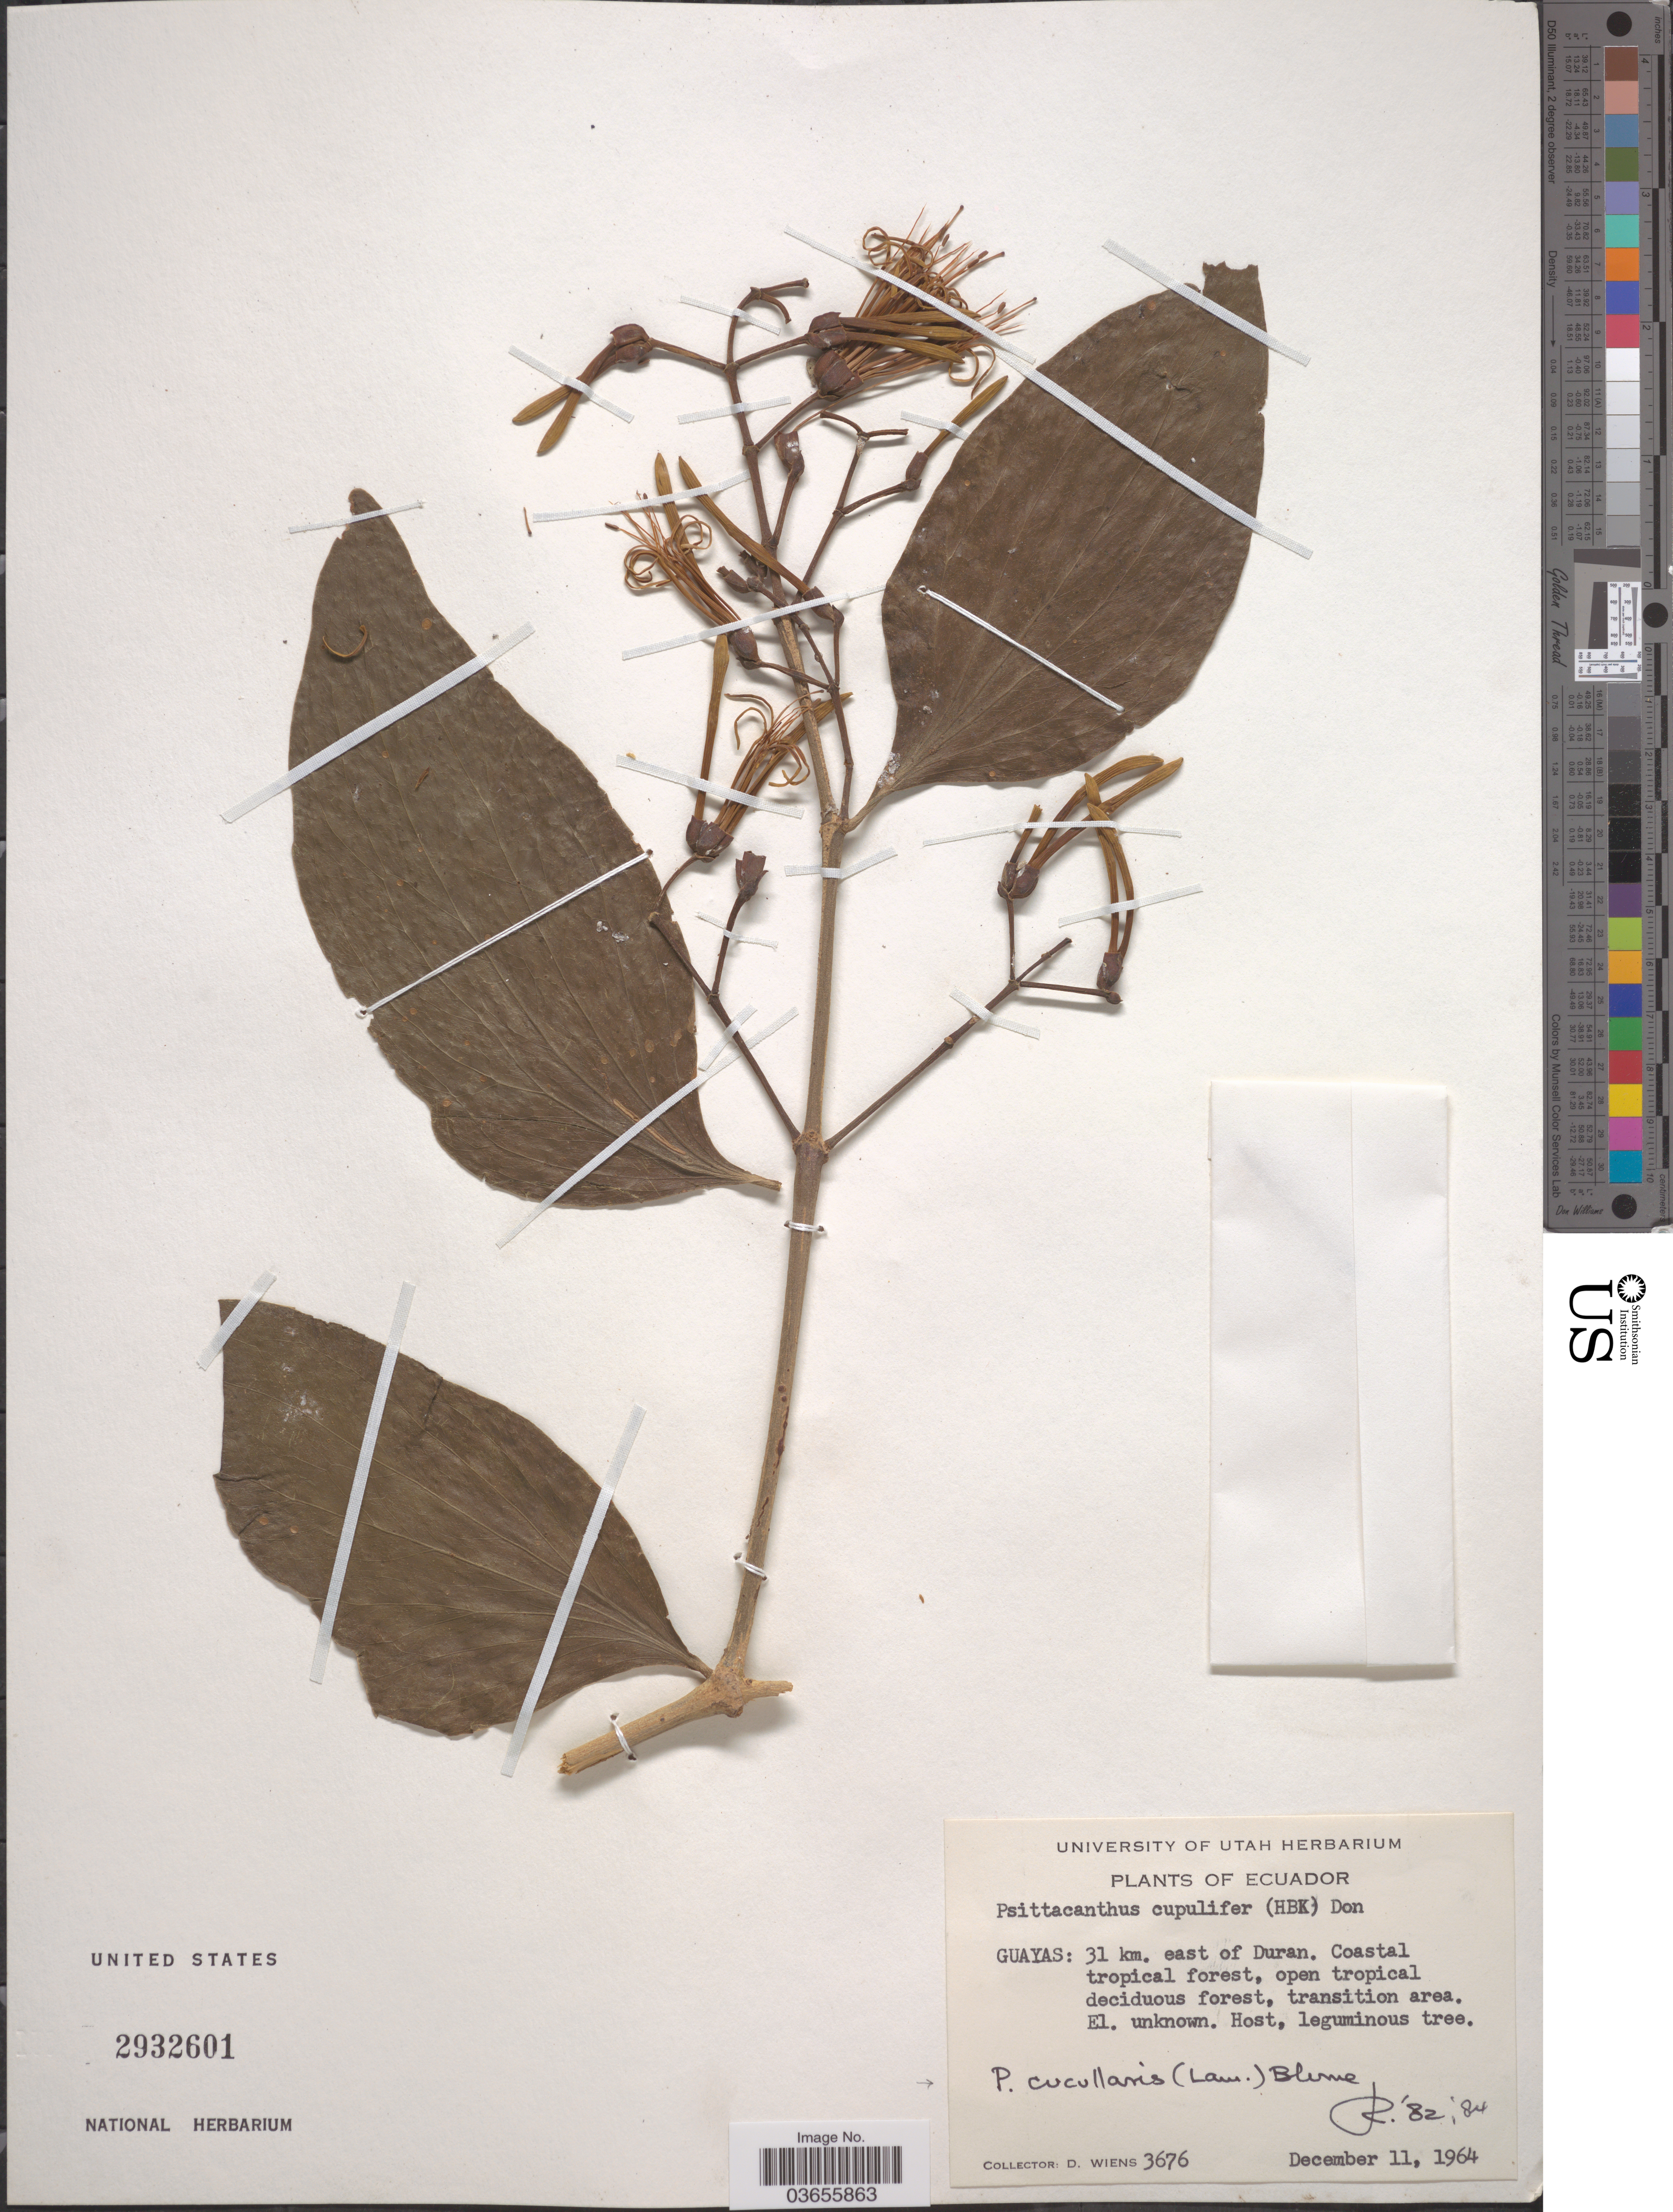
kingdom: Plantae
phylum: Tracheophyta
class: Magnoliopsida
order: Santalales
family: Loranthaceae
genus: Psittacanthus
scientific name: Psittacanthus cucullaris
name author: (Kunth) G. Don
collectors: D. Wiens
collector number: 3676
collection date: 1964-12-11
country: Ecuador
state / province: Guayas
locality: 31 km. east of Duran. Coastal tropical forest.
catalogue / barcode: US 2932601